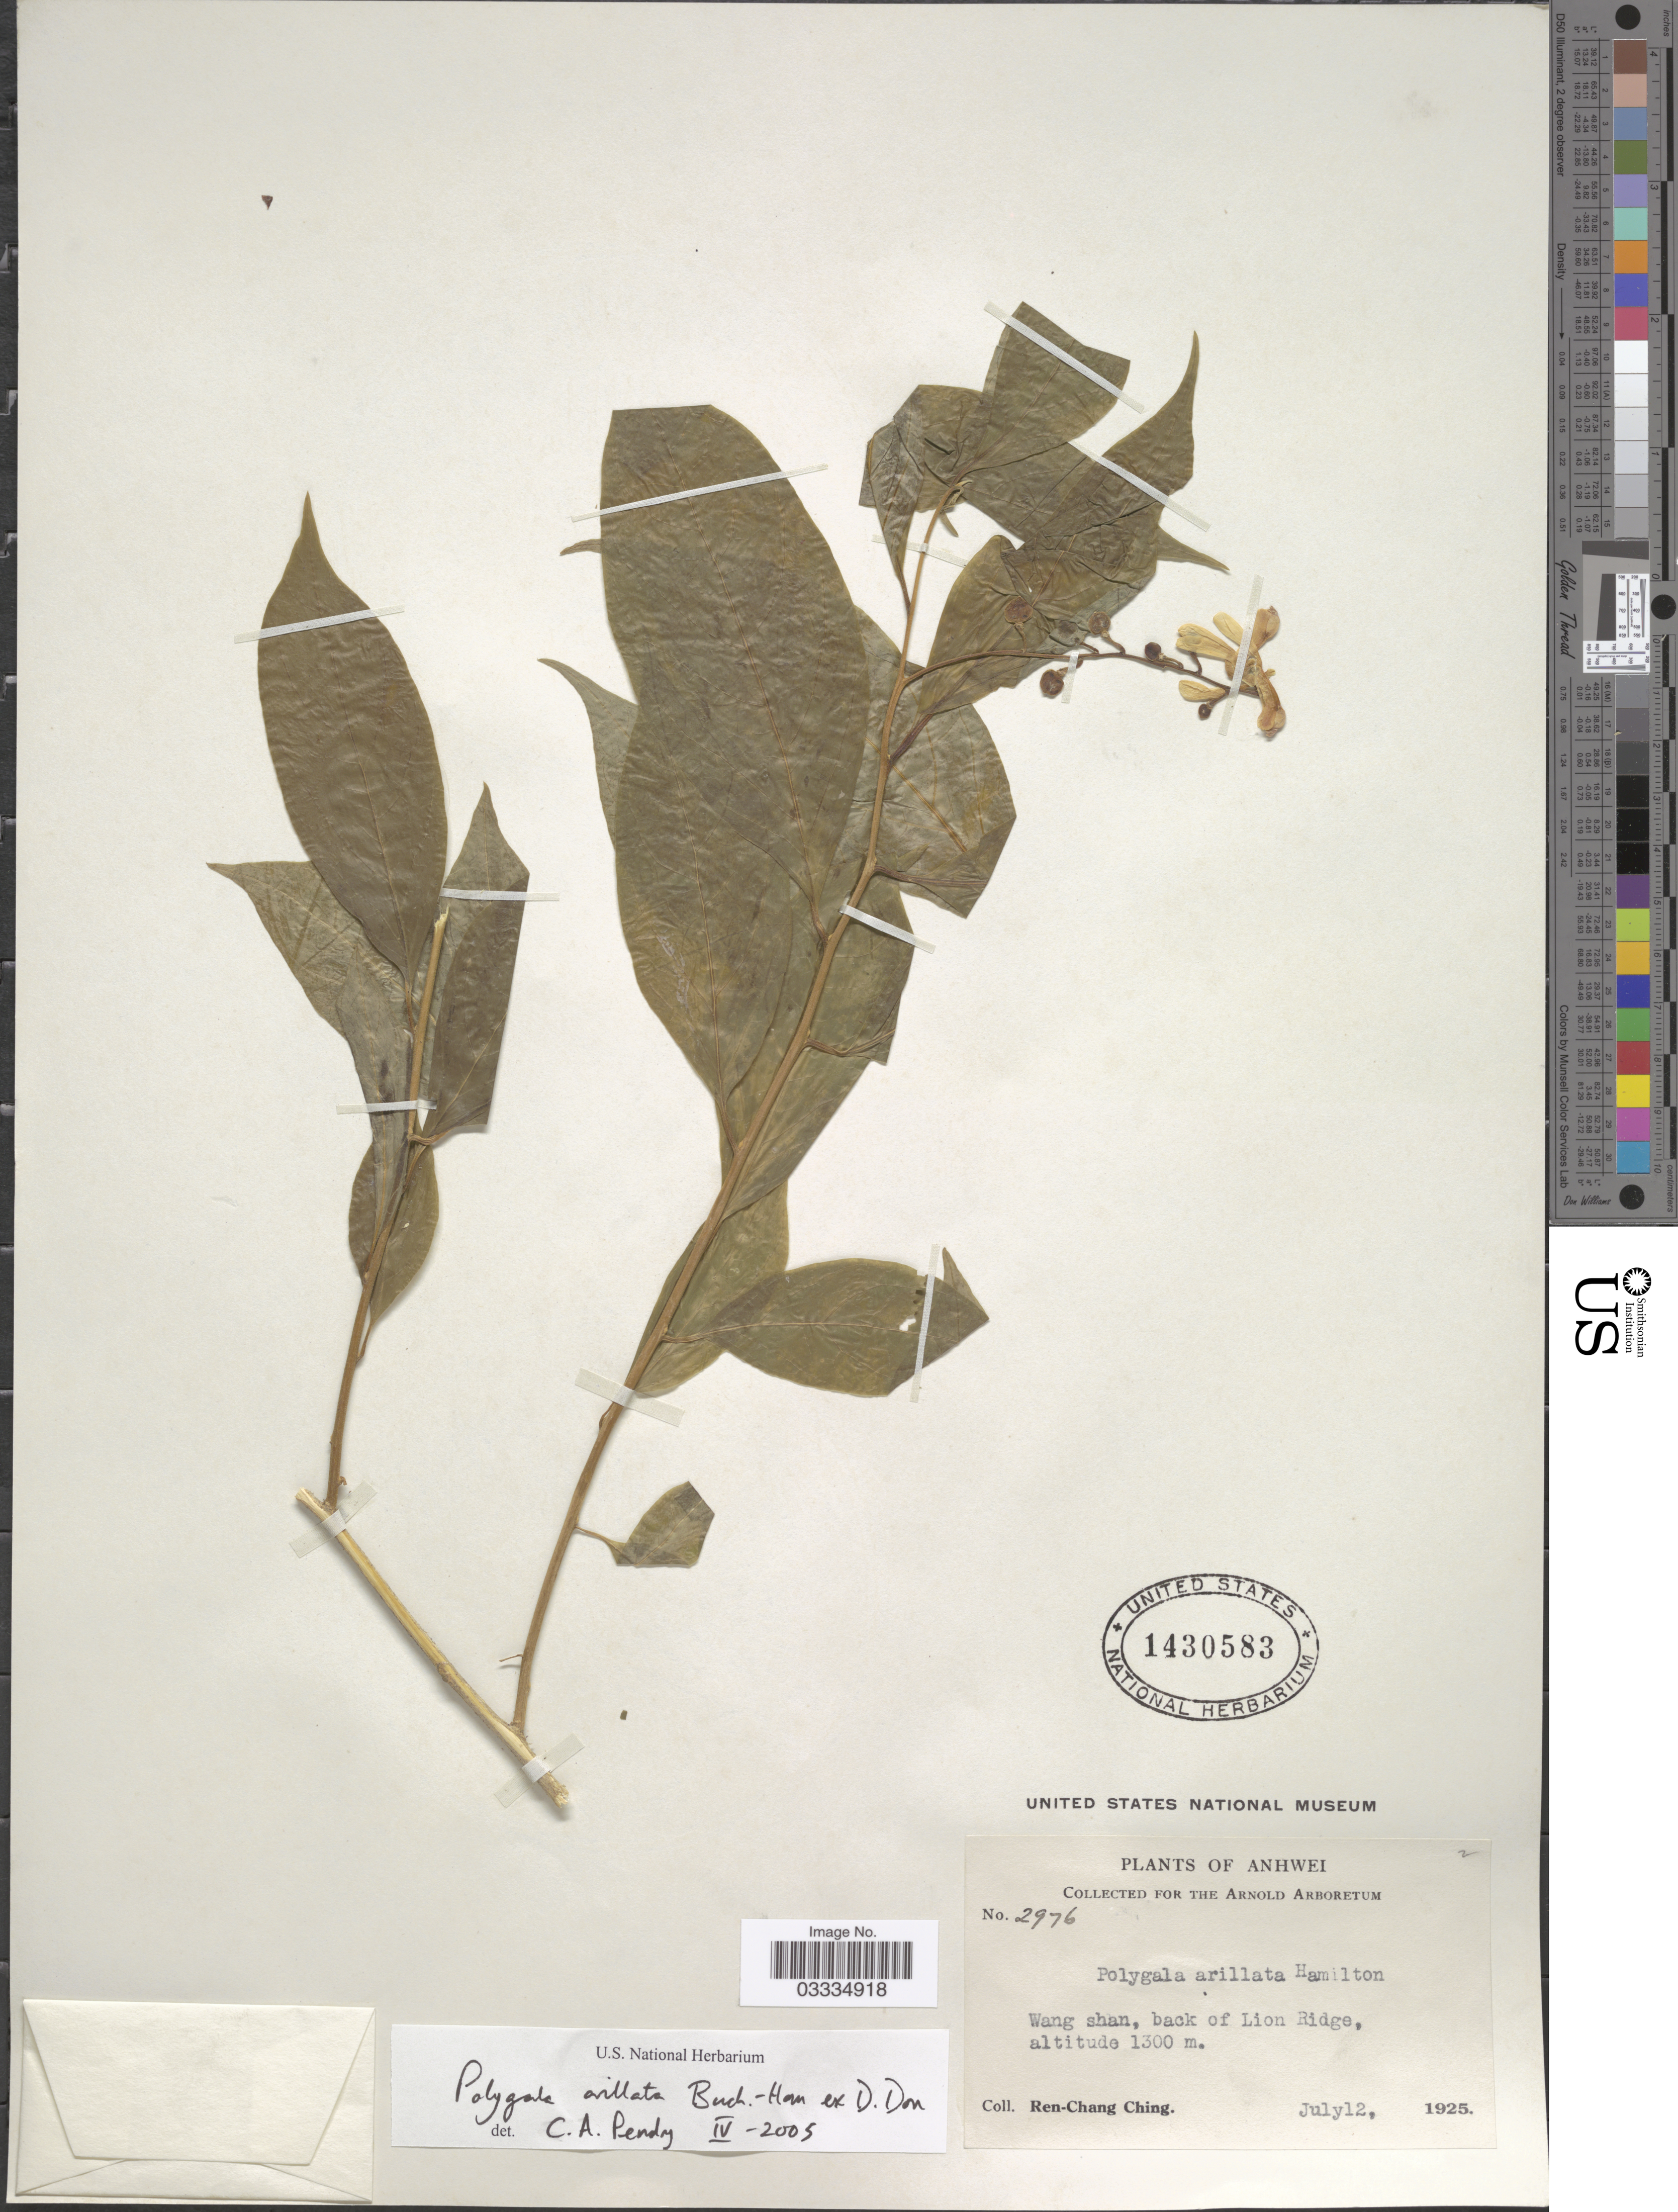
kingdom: Plantae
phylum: Tracheophyta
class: Magnoliopsida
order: Fabales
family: Polygalaceae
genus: Polygala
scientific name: Polygala arillata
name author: Buch.-Ham. ex D. Don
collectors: R. C. Ching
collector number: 2976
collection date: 1925-07-12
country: China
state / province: Anhui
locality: Wang shan, back of Lion Ridge.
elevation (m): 1300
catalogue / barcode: US 1430583